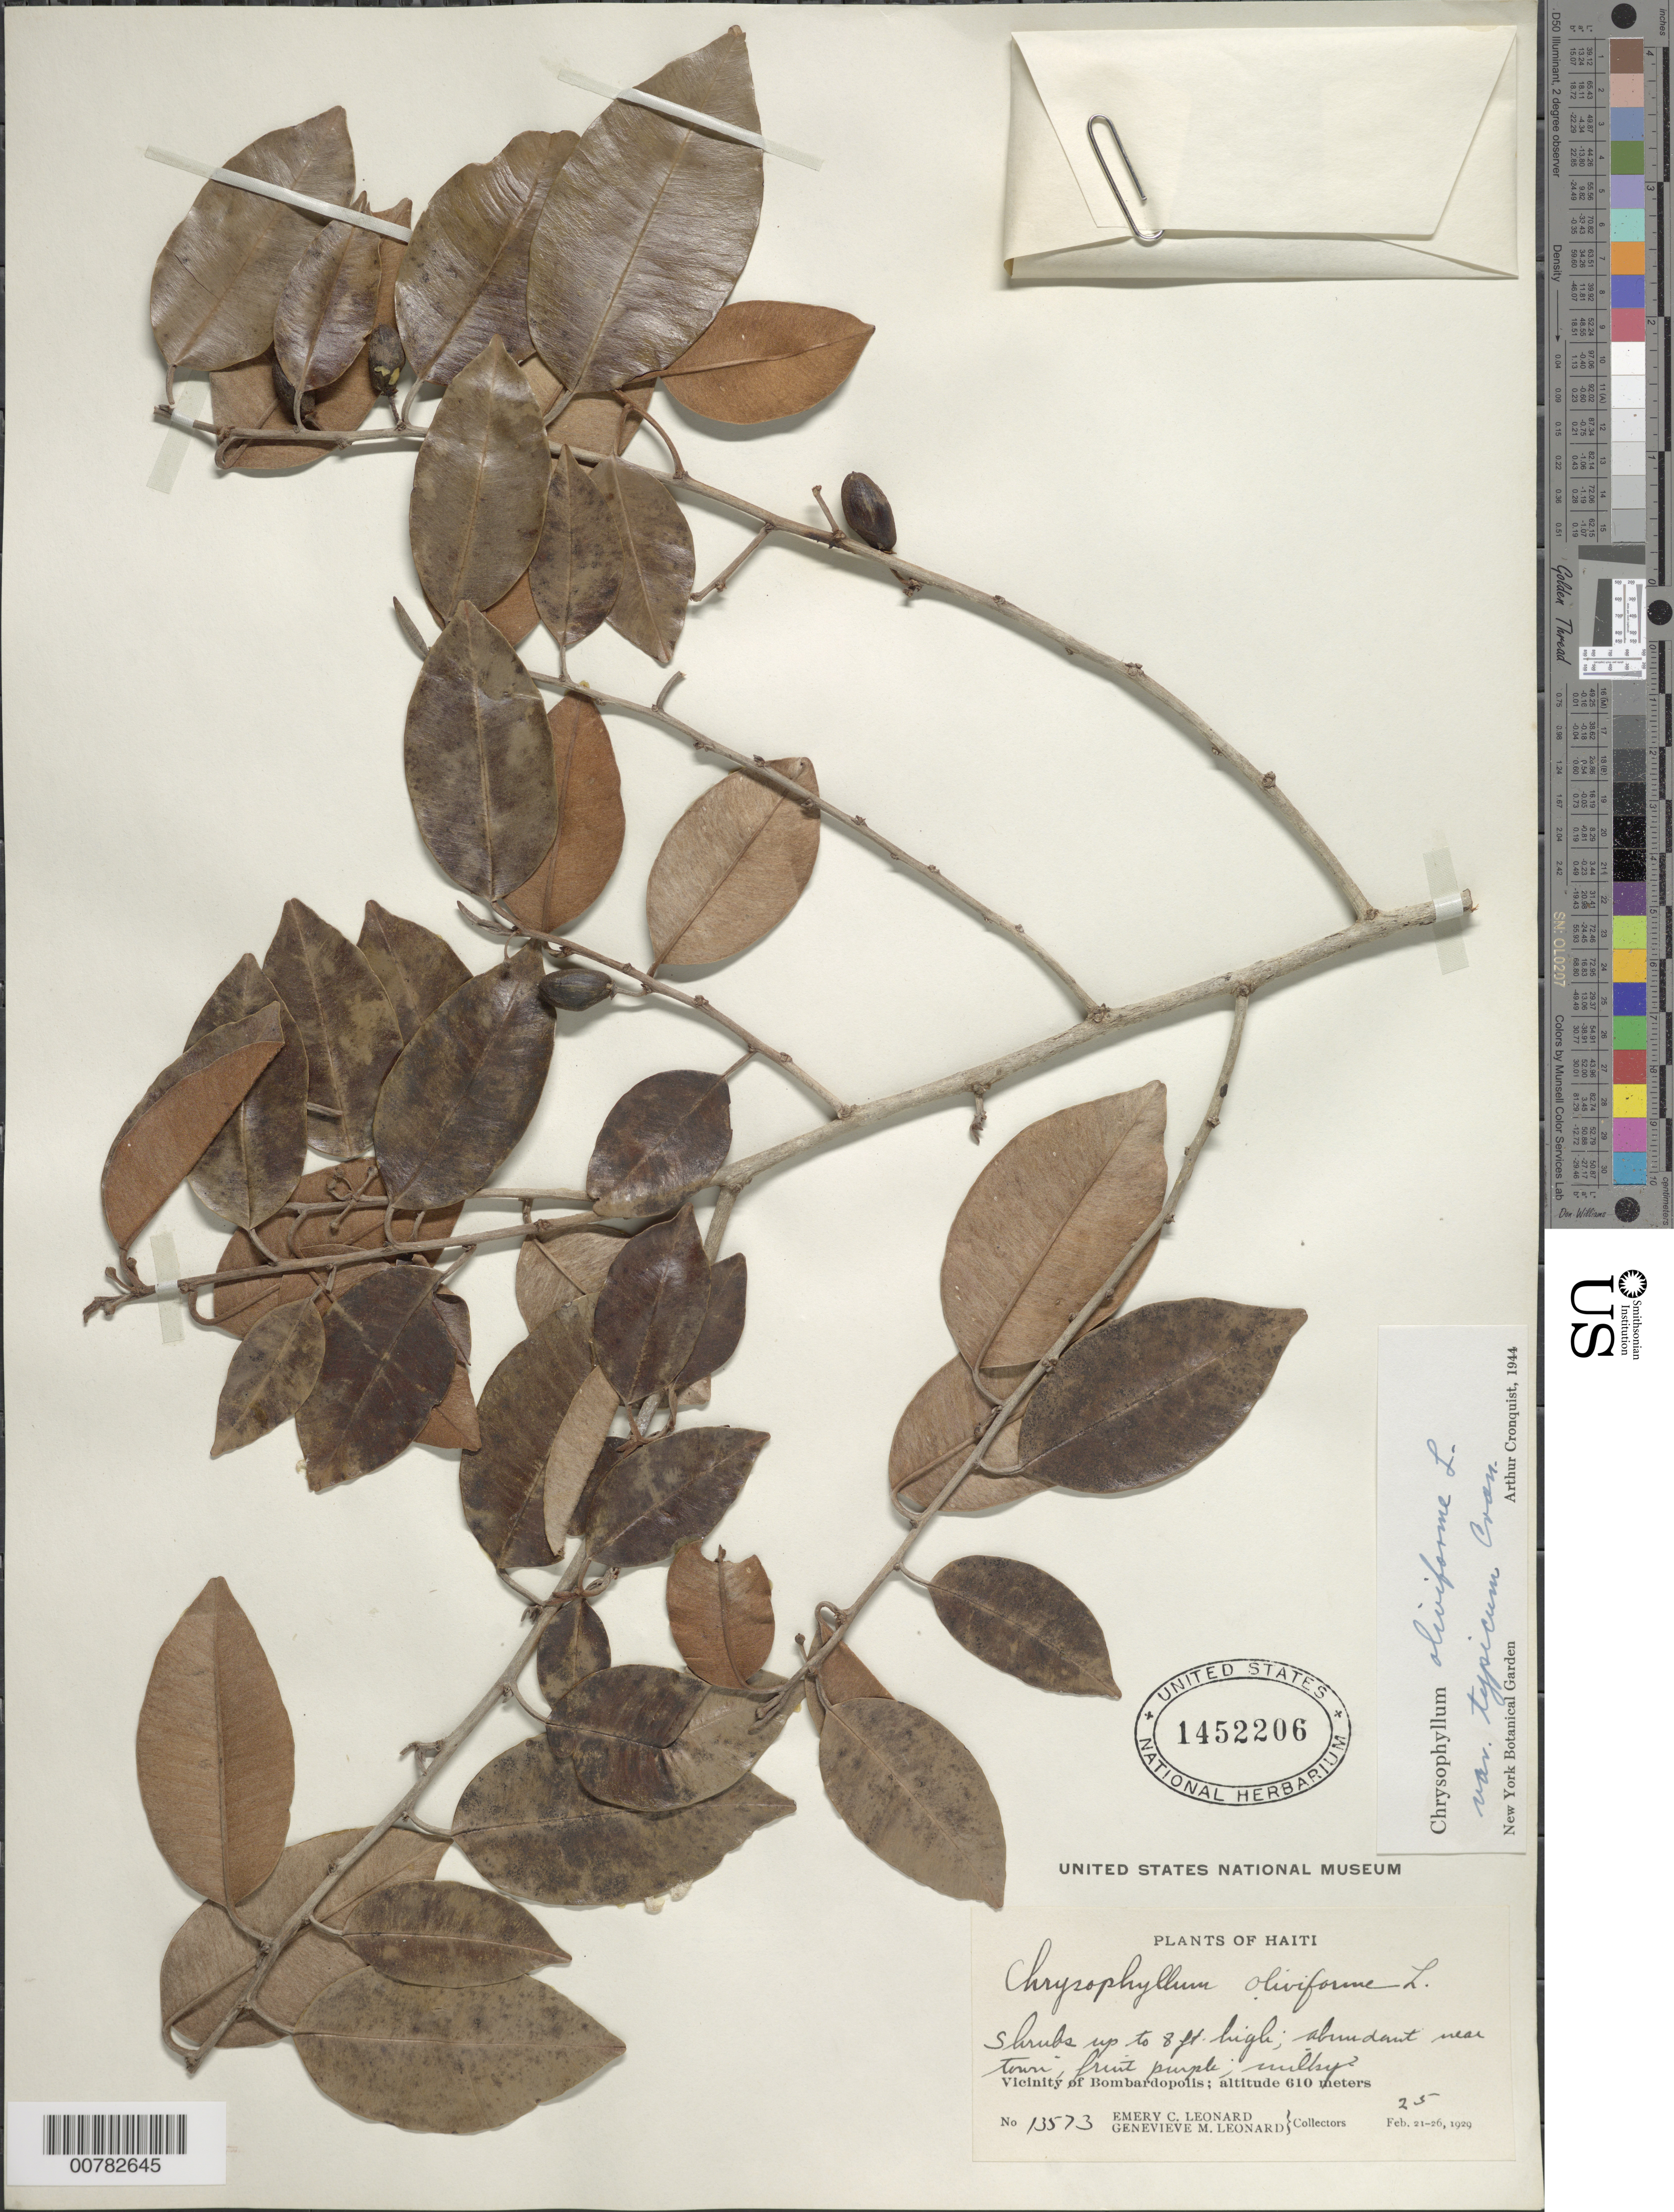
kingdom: Plantae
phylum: Tracheophyta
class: Magnoliopsida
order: Ericales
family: Sapotaceae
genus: Chrysophyllum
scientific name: Chrysophyllum oliviforme subsp. oliviforme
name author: L.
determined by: Cronquist, A. J.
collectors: E. C. Leonard & G. M. Leonard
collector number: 13573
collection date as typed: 25 Feb 1929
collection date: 1929-02-25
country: Haiti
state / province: Nord-Ouest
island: Hispaniola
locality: Vicinity of Bombardopolis, near town.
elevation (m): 610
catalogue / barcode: US 1452206